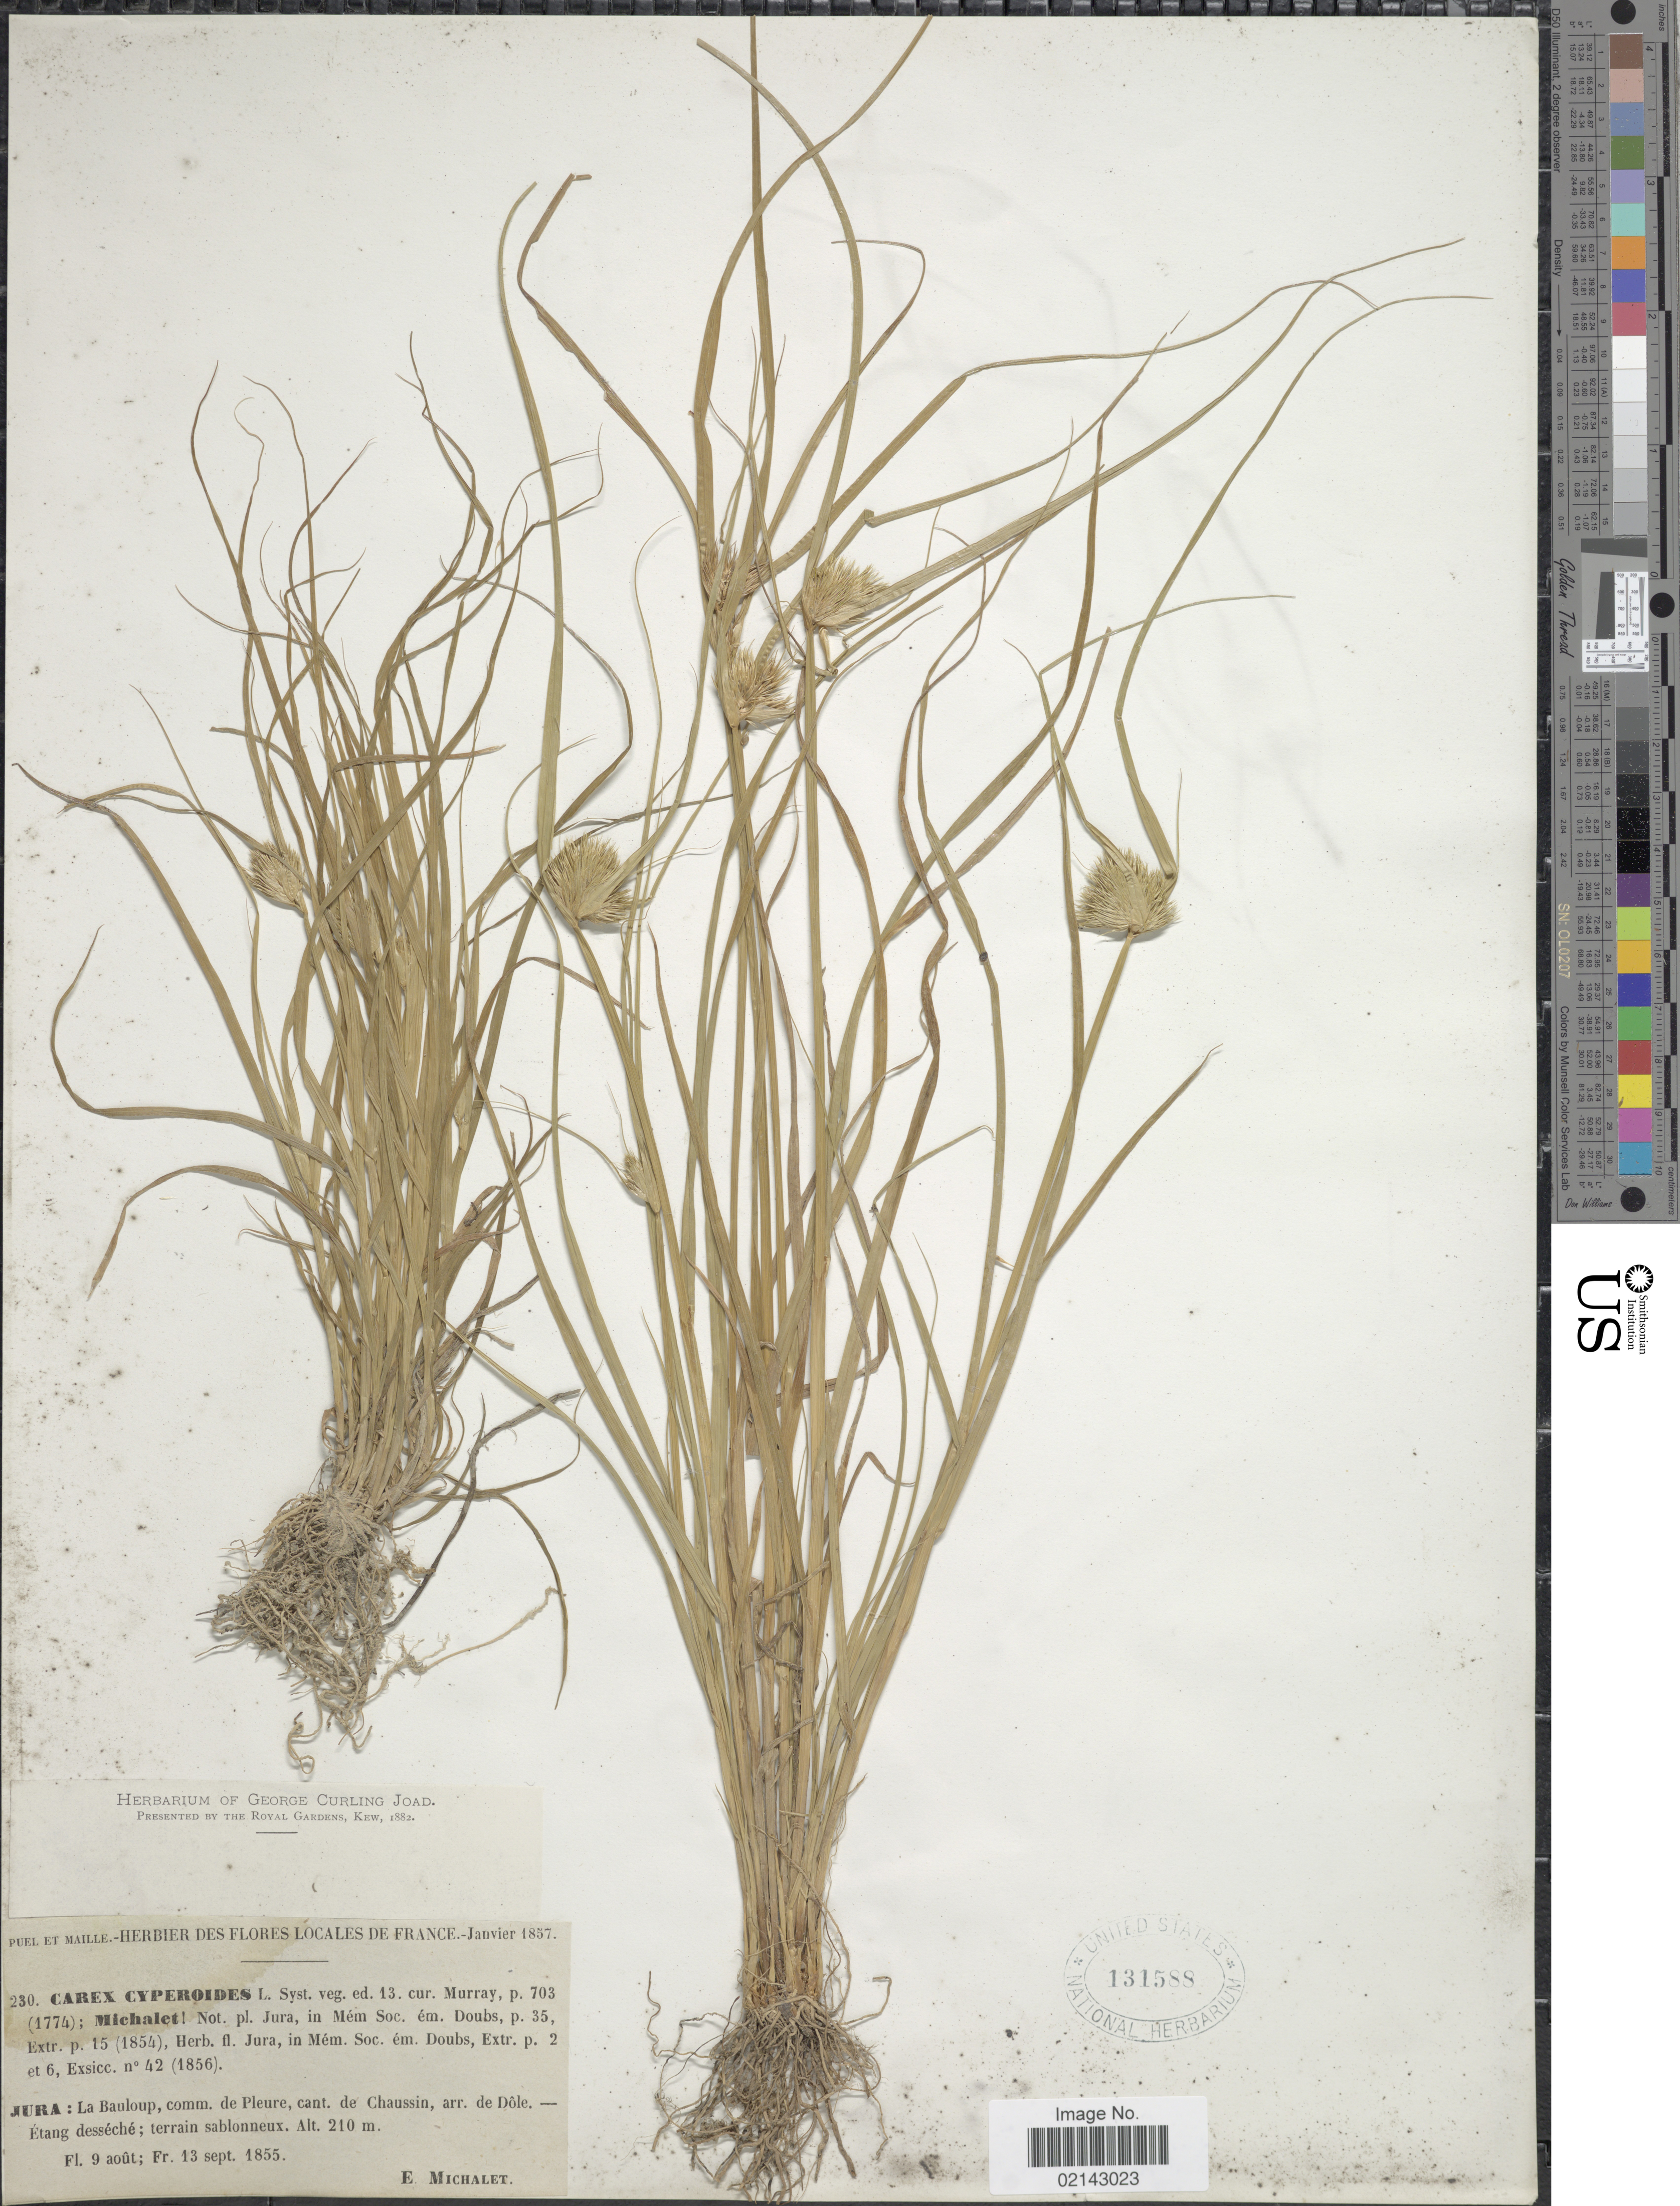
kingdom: Plantae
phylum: Tracheophyta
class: Liliopsida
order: Poales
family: Cyperaceae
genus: Carex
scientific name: Carex bohemica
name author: Schreb.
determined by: Strong, Mark T., (BOT), Smithsonian Institution - National Museum of Natural History (UNITED STATES)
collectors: E. Michalet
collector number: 230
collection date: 1855-08-09/1855-09-13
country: Switzerland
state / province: Jura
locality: La Bauloup, comm. de Pleure, cant. de Chaussin, arr. de Dole.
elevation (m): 210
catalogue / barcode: US 131588